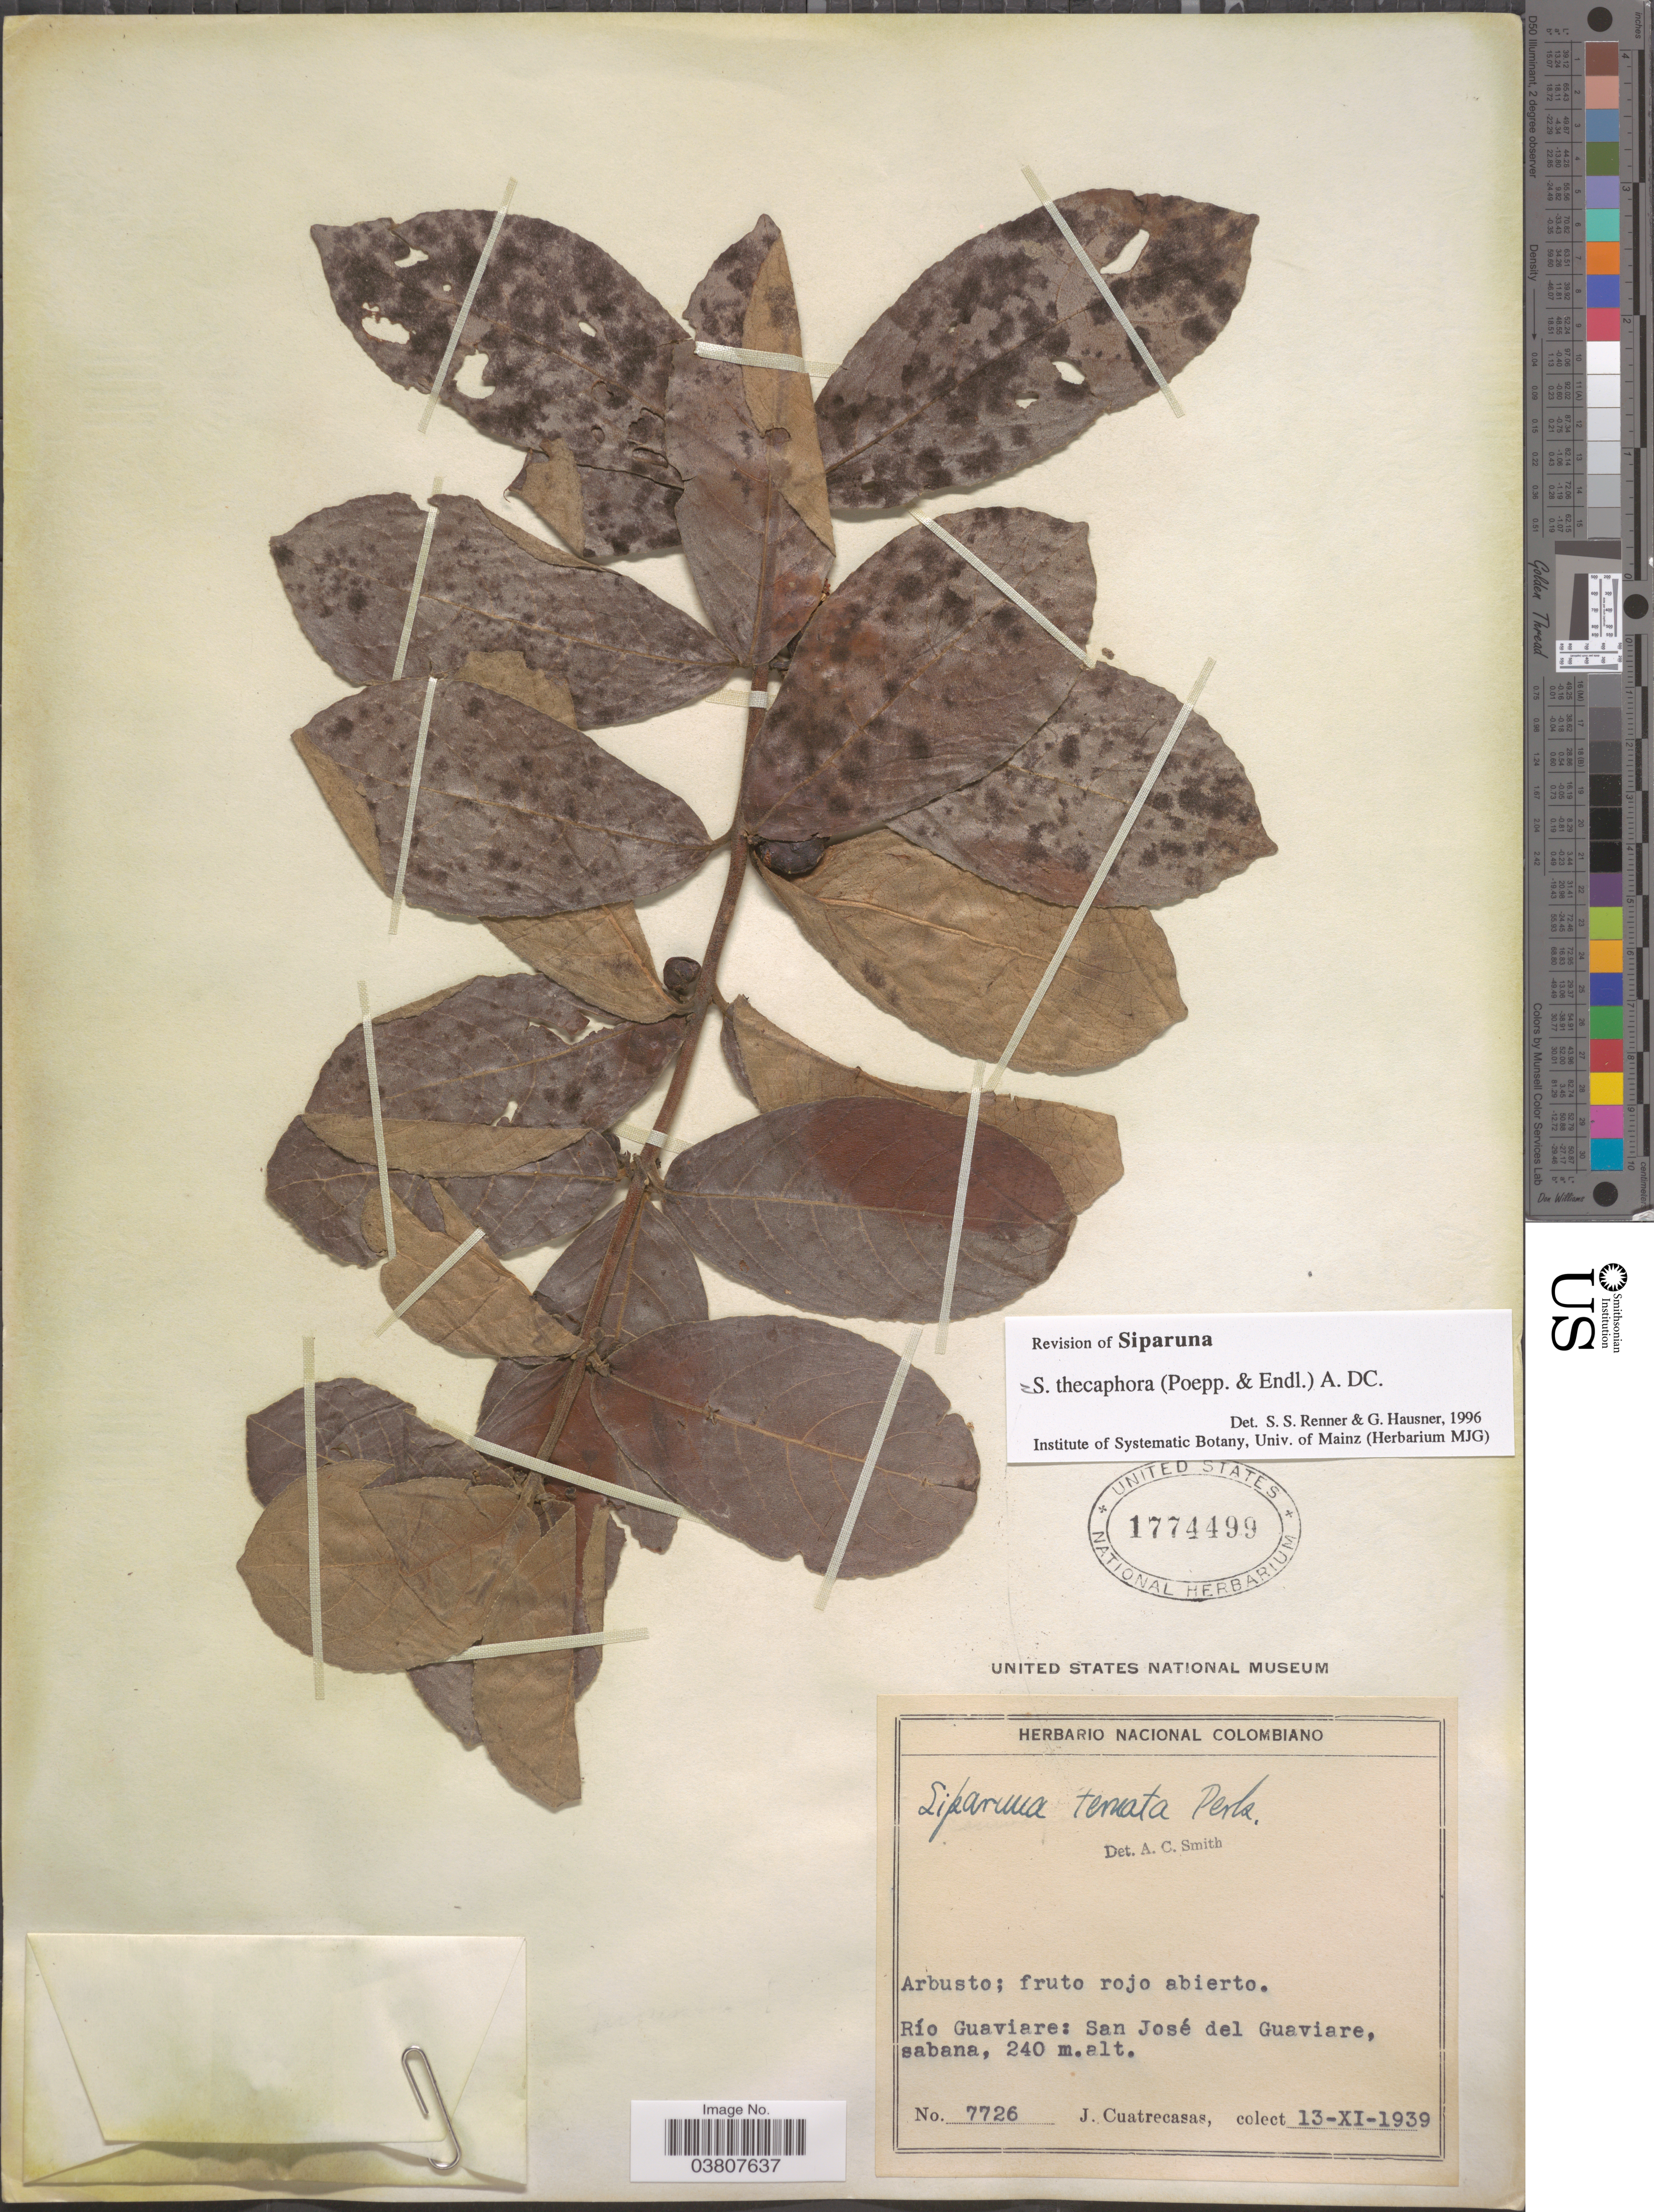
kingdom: Plantae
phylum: Tracheophyta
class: Magnoliopsida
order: Laurales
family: Siparunaceae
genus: Siparuna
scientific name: Siparuna thecaphora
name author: (Poepp. & Endl.) A. DC.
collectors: J. Cuatrecasas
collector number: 7726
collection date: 1939-11-13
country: Colombia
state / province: Guaviare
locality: Río Guaviare: San José del Guaviare, sabana.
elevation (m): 240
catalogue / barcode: US 1774499